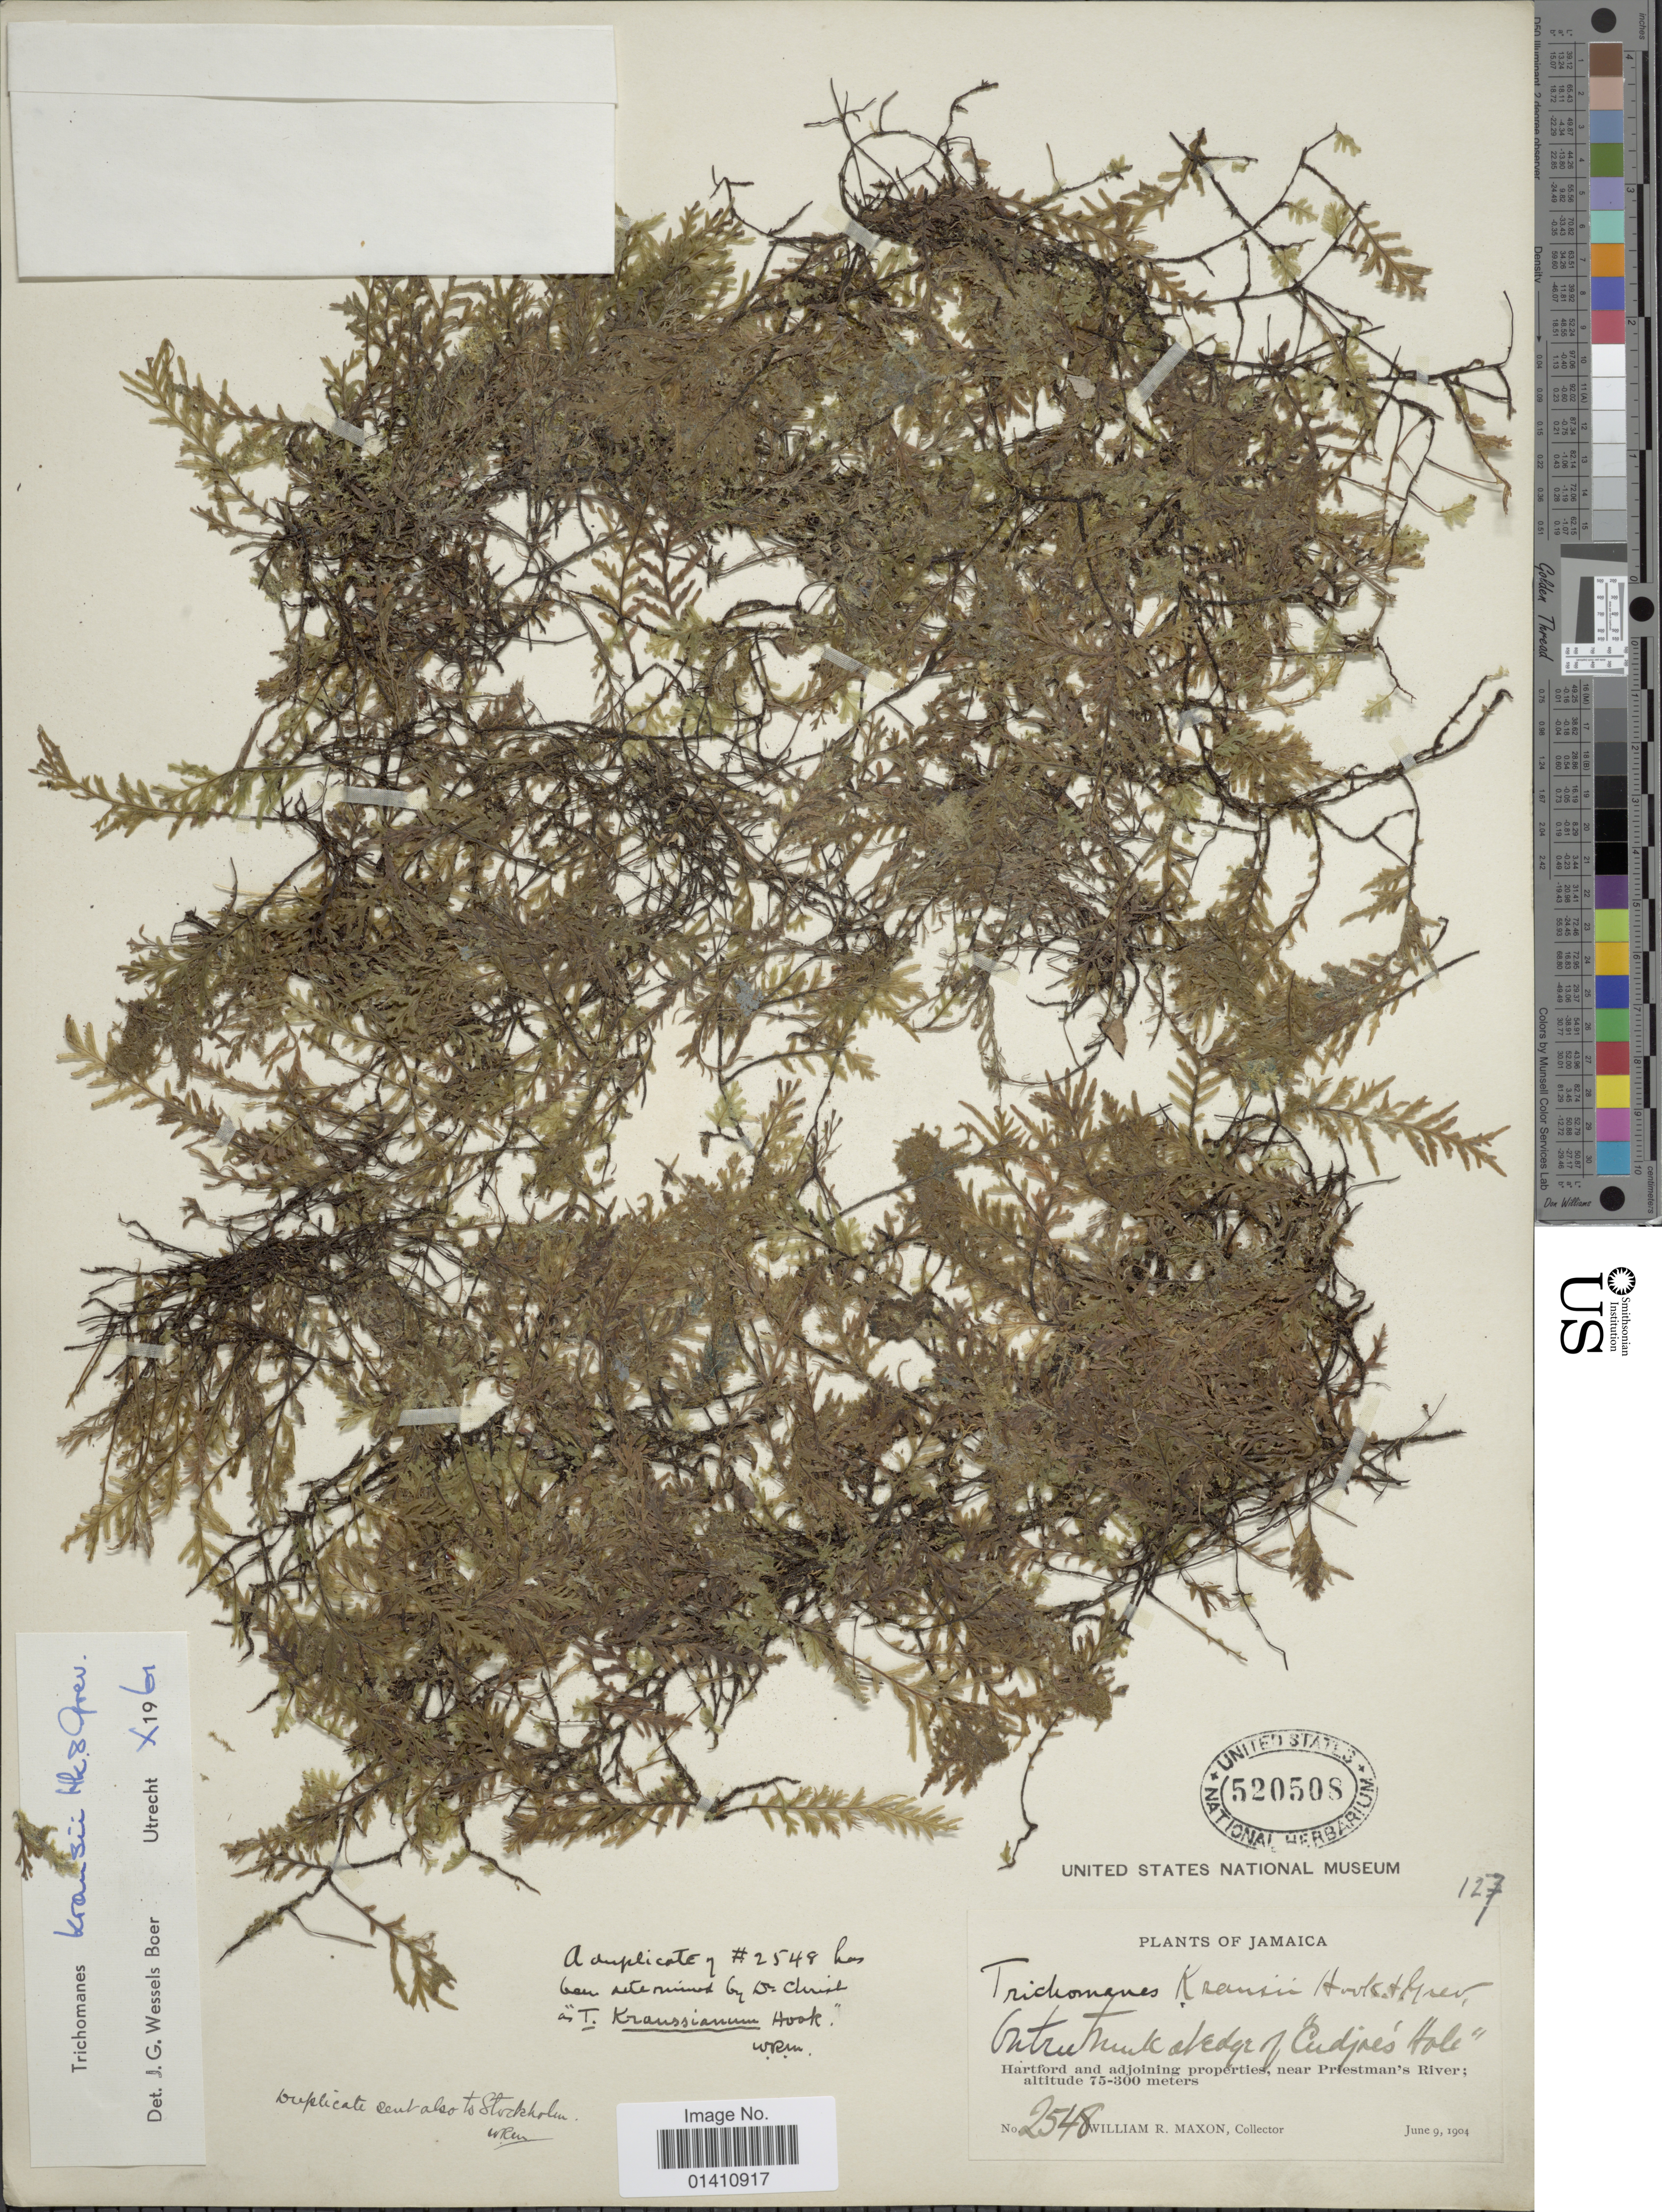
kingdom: Plantae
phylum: Tracheophyta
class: Polypodiopsida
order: Hymenophyllales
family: Hymenophyllaceae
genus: Didymoglossum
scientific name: Didymoglossum kraussii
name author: (Hook. & Grev.) C. Presl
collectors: W. R. Maxon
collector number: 2548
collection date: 1904-06-09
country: Jamaica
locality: On the trunk at edge of Cudjoe's Hole. Hartford and adjoining properties, near Priestman's river.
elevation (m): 75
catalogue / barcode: US 520508